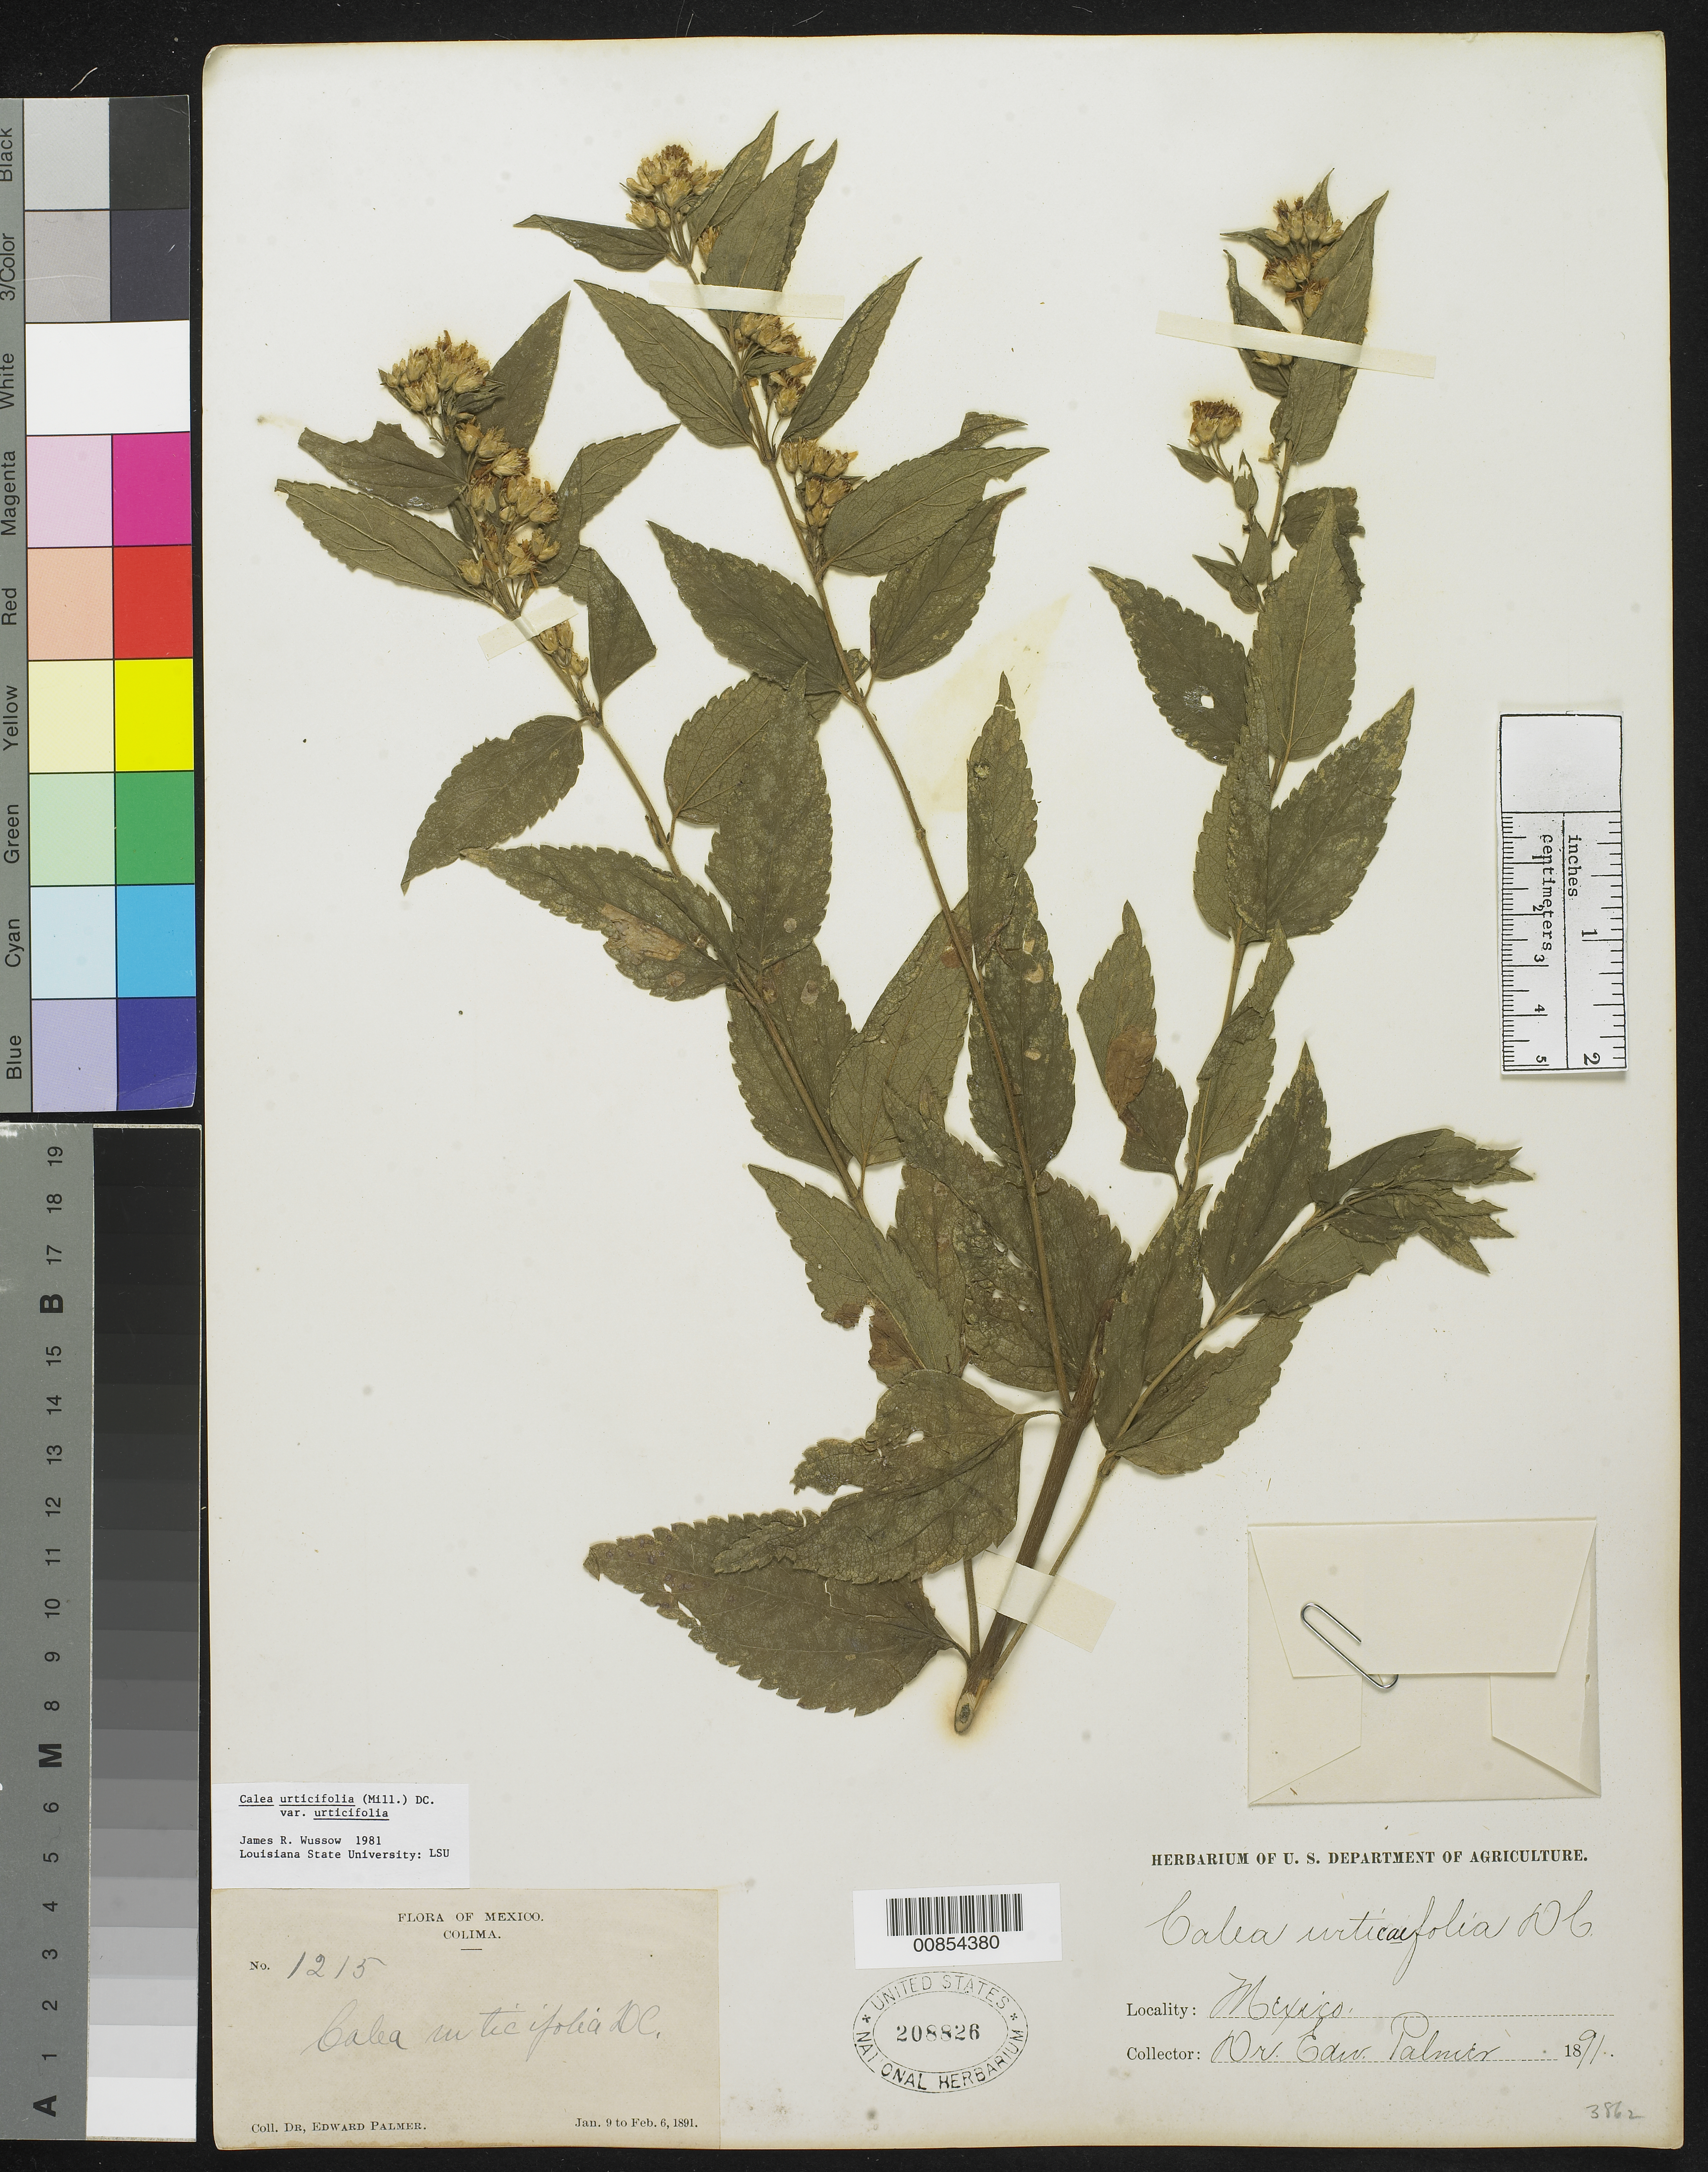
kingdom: Plantae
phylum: Tracheophyta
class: Magnoliopsida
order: Asterales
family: Asteraceae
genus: Calea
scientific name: Calea urticifolia var. urticifolia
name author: (Mill.) DC.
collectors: E. Palmer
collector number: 1215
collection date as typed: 09 Jan 1891 to 06 Feb 1891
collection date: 1891-01-09/1891-02-06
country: Mexico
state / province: Colima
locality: Colima.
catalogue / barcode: US 208826